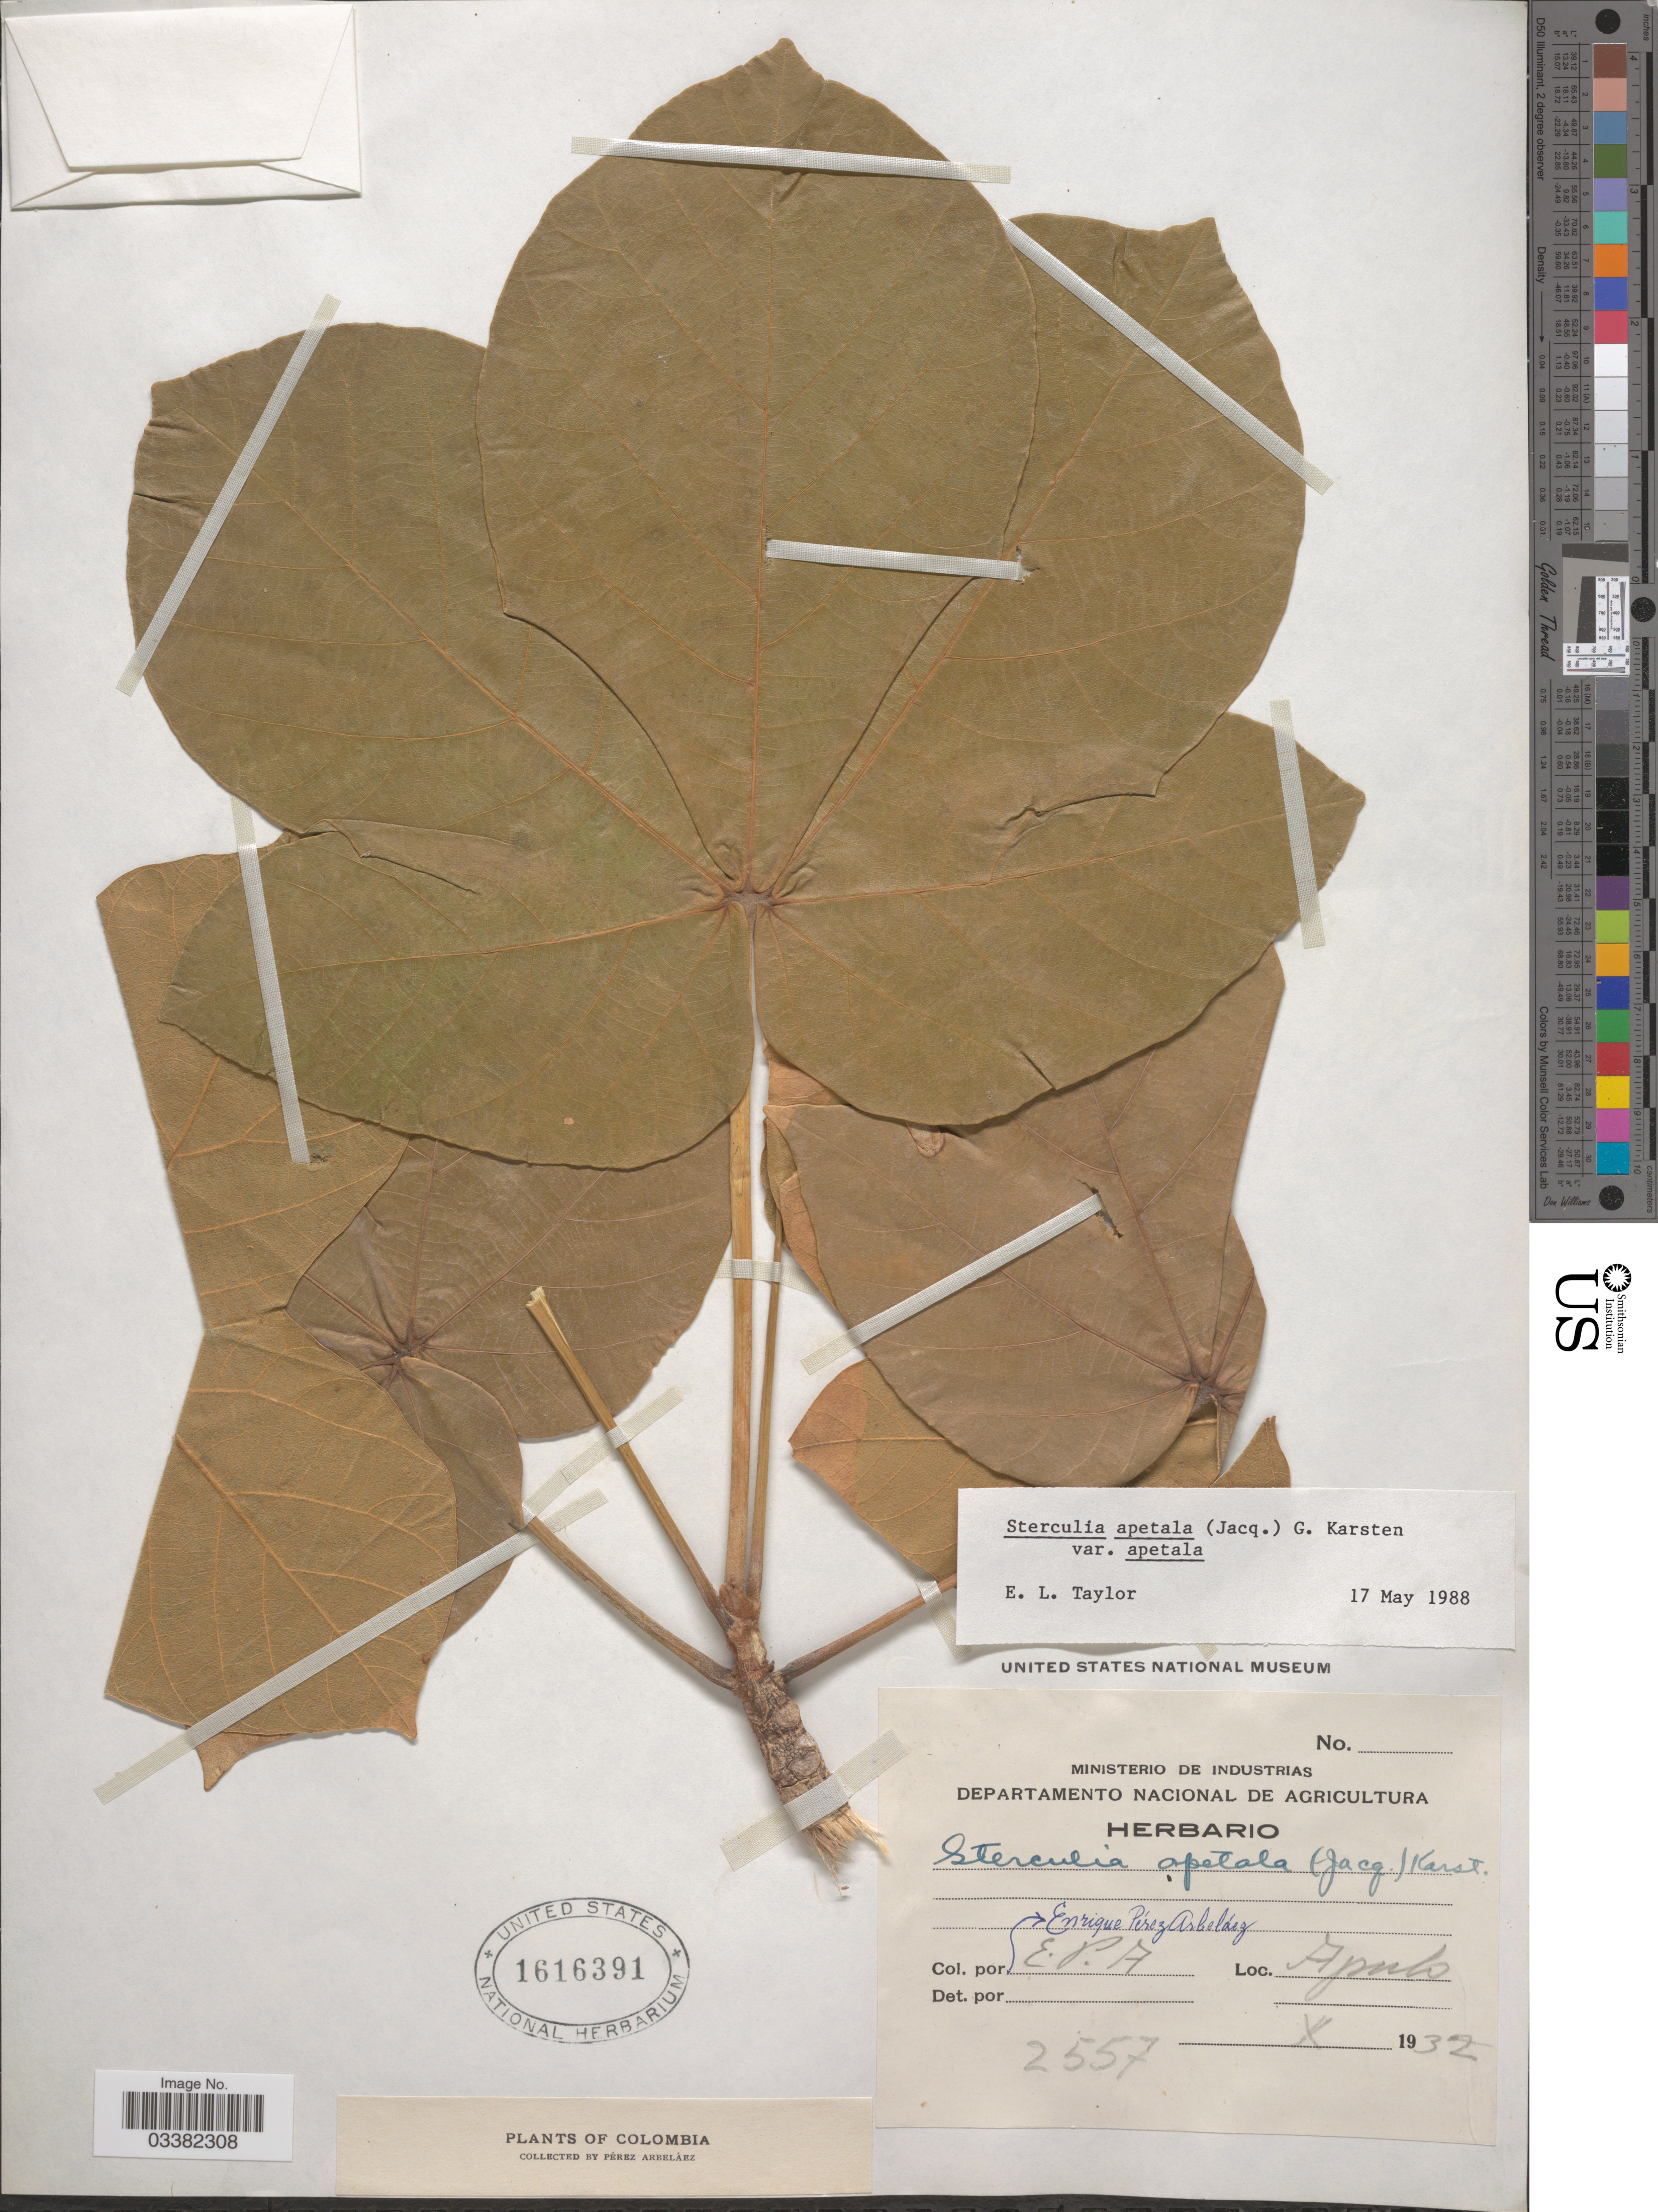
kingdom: Plantae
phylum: Tracheophyta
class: Magnoliopsida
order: Malvales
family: Malvaceae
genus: Sterculia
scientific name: Sterculia apetala var. apetala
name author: (Jacq.) H. Karst.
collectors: E. Pérez Arbeláez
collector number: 2557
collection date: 1932-10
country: Colombia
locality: Apulo.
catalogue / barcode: US 1616391